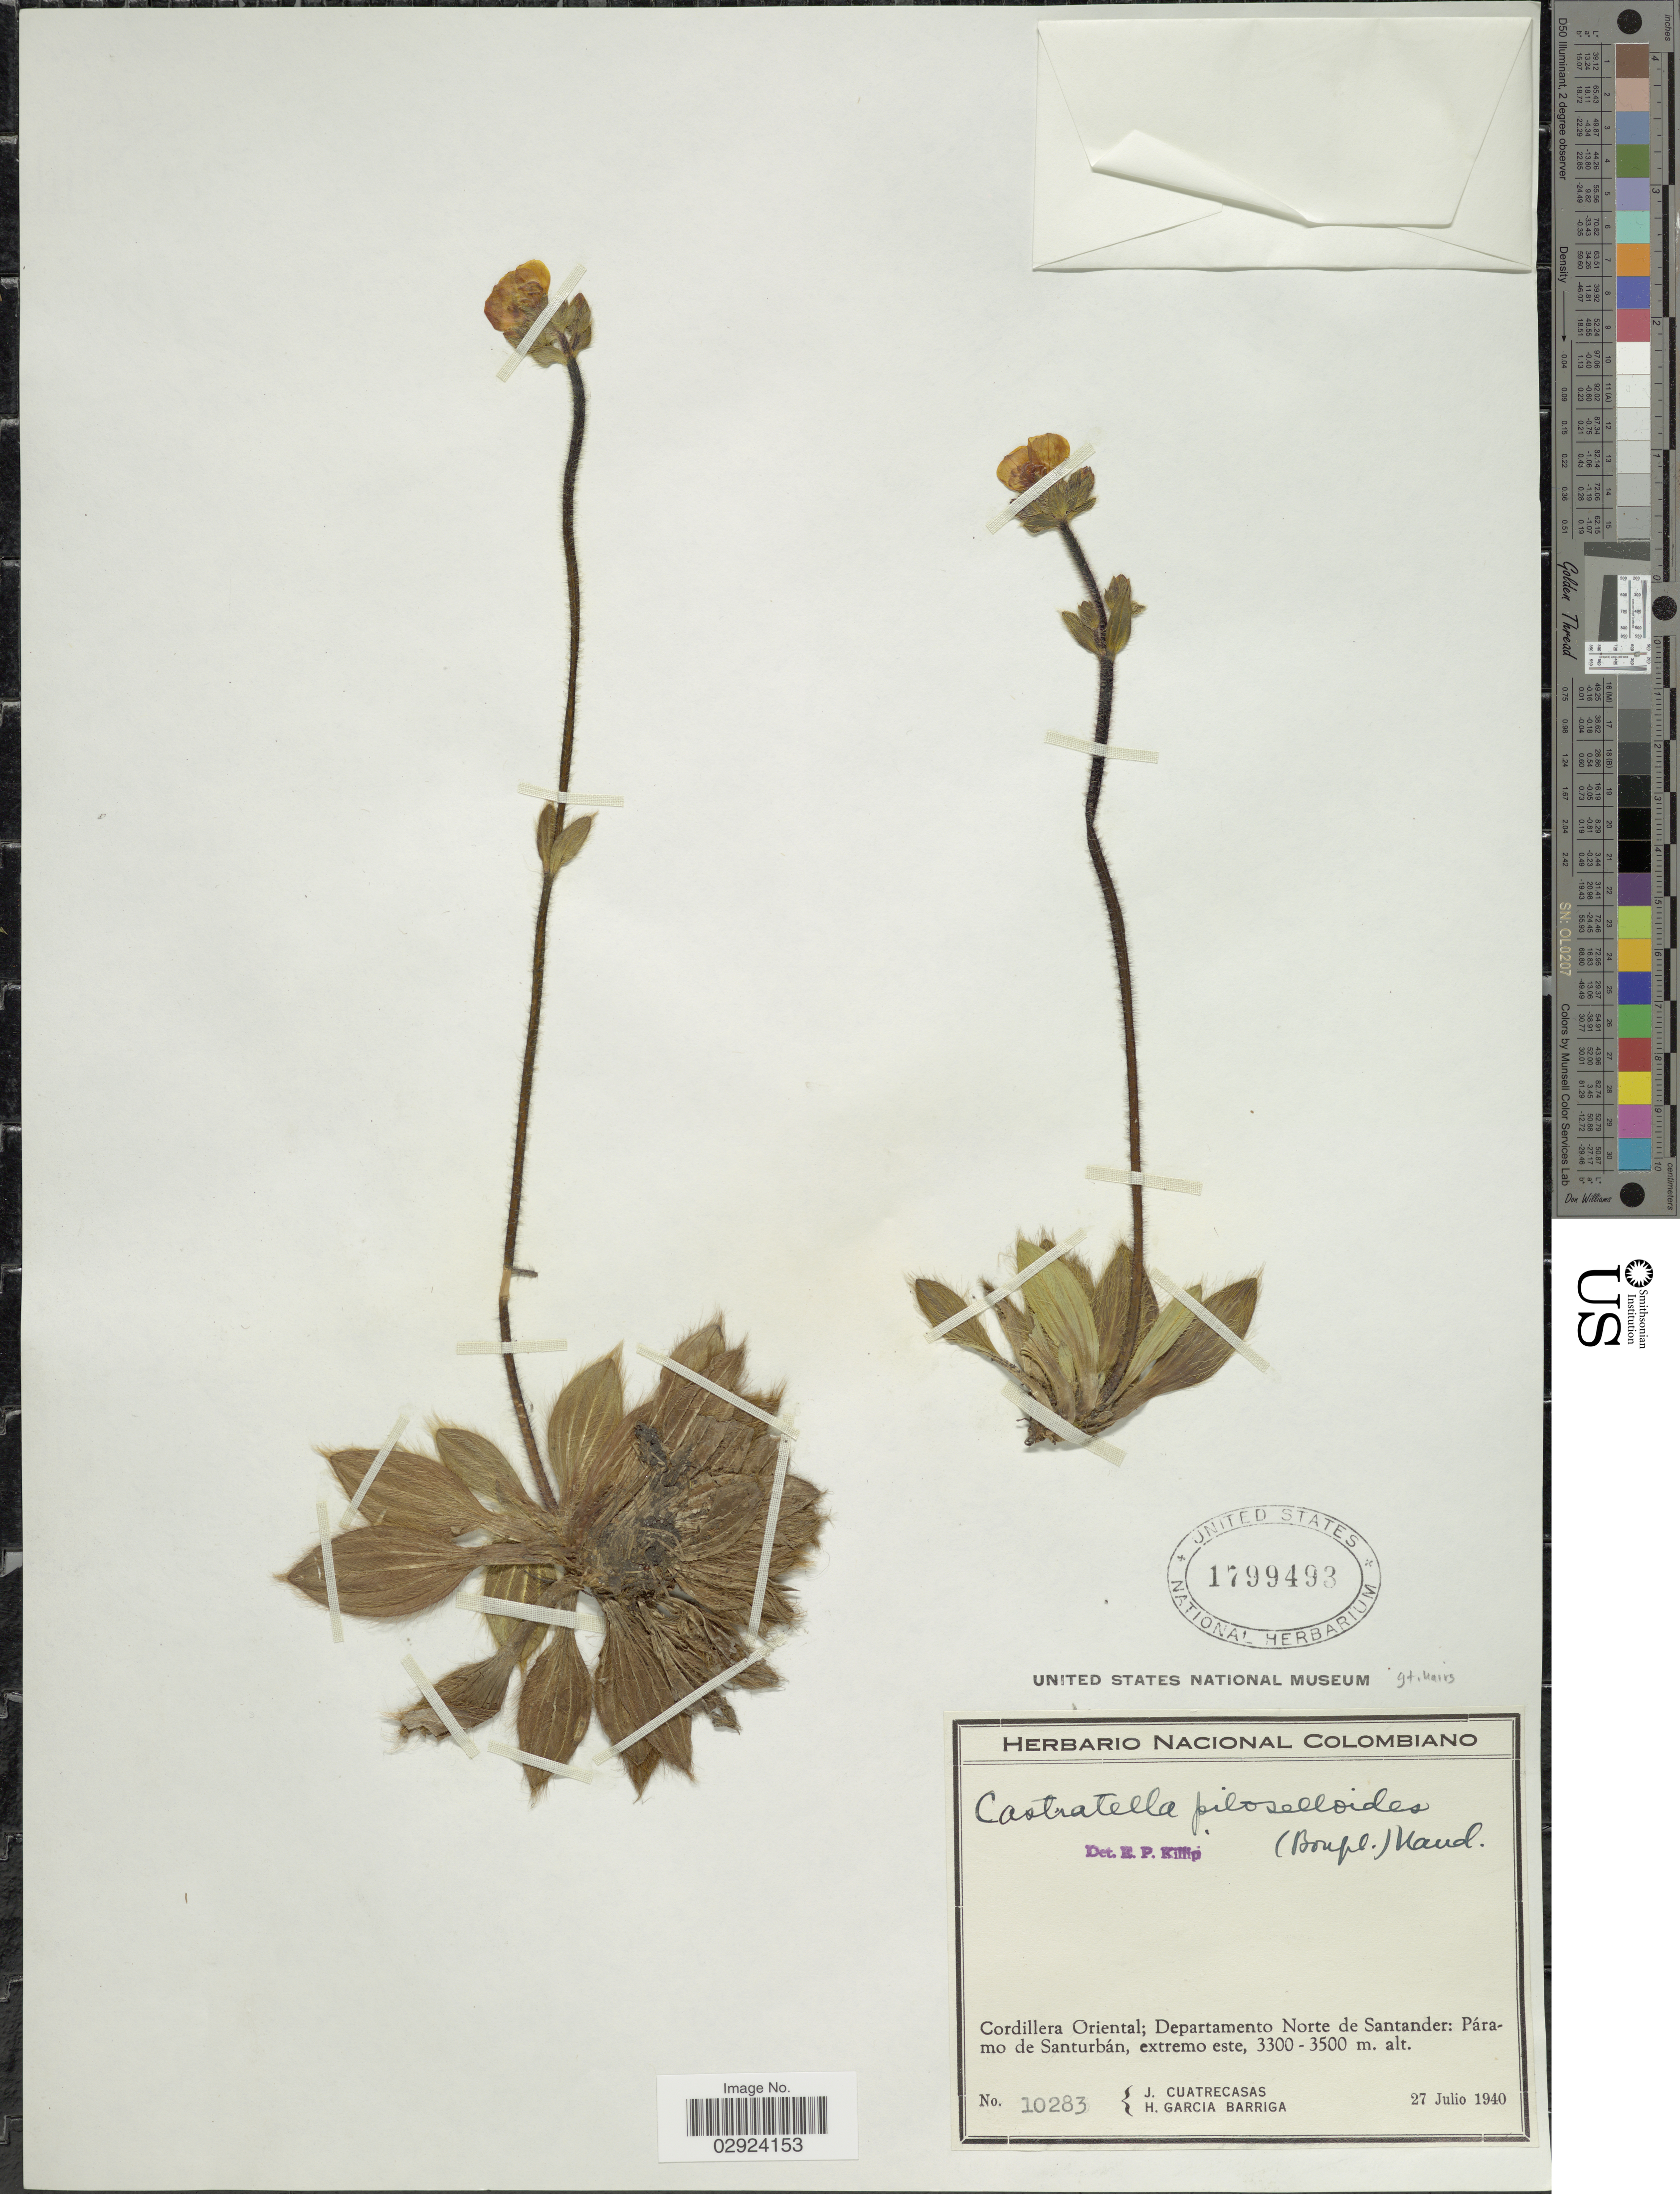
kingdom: Plantae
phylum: Tracheophyta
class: Magnoliopsida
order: Myrtales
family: Melastomataceae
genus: Castratella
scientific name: Castratella piloselloides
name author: (Bonpl.) Naudin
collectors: J. Cuatrecasas & H. García Barriga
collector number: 10283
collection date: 1940-07-27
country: Colombia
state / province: Norte de Santander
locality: Cordillera Oriental; Departamento Norte de Santander: Páramo de Santurbán.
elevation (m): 3300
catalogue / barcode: US 1799493